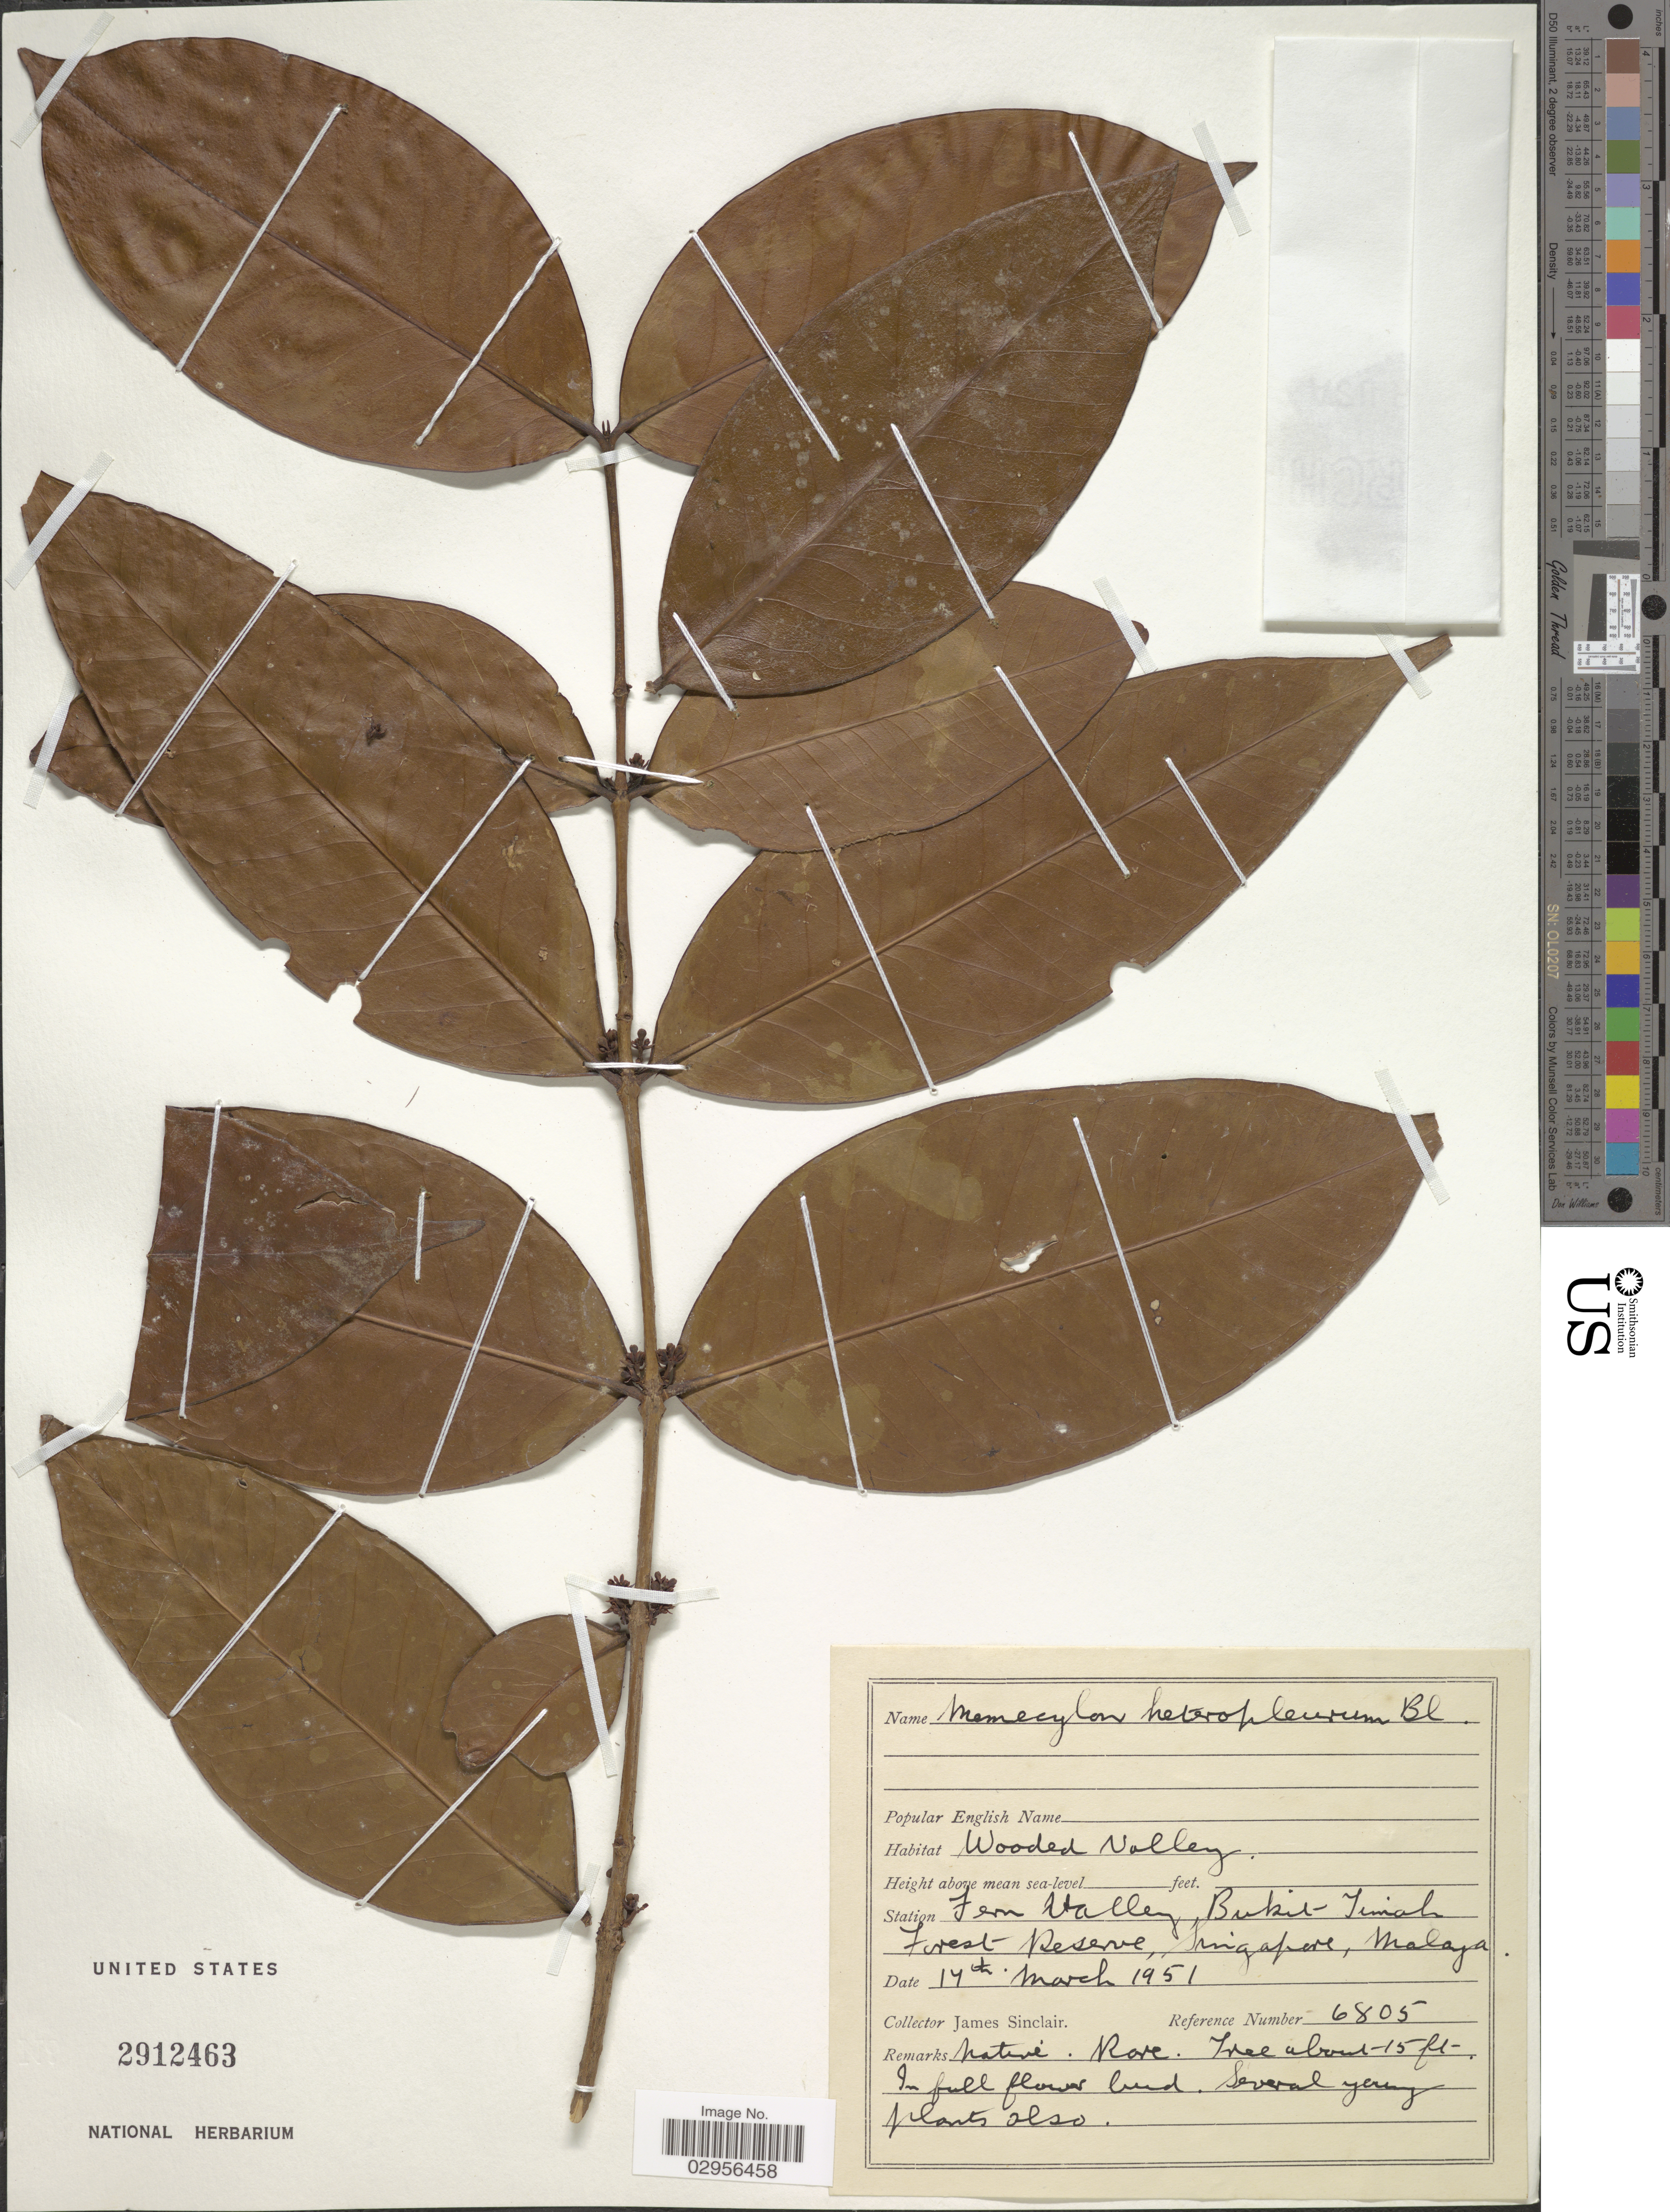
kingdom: Plantae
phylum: Tracheophyta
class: Magnoliopsida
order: Myrtales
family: Melastomataceae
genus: Memecylon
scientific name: Memecylon heteropleurum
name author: Blume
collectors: J. Sinclair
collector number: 6805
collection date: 1951-03-14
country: Singapore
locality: Station Fern Valley, Bukit Timah Forest Reserve, Malaya.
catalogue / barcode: US 2912463